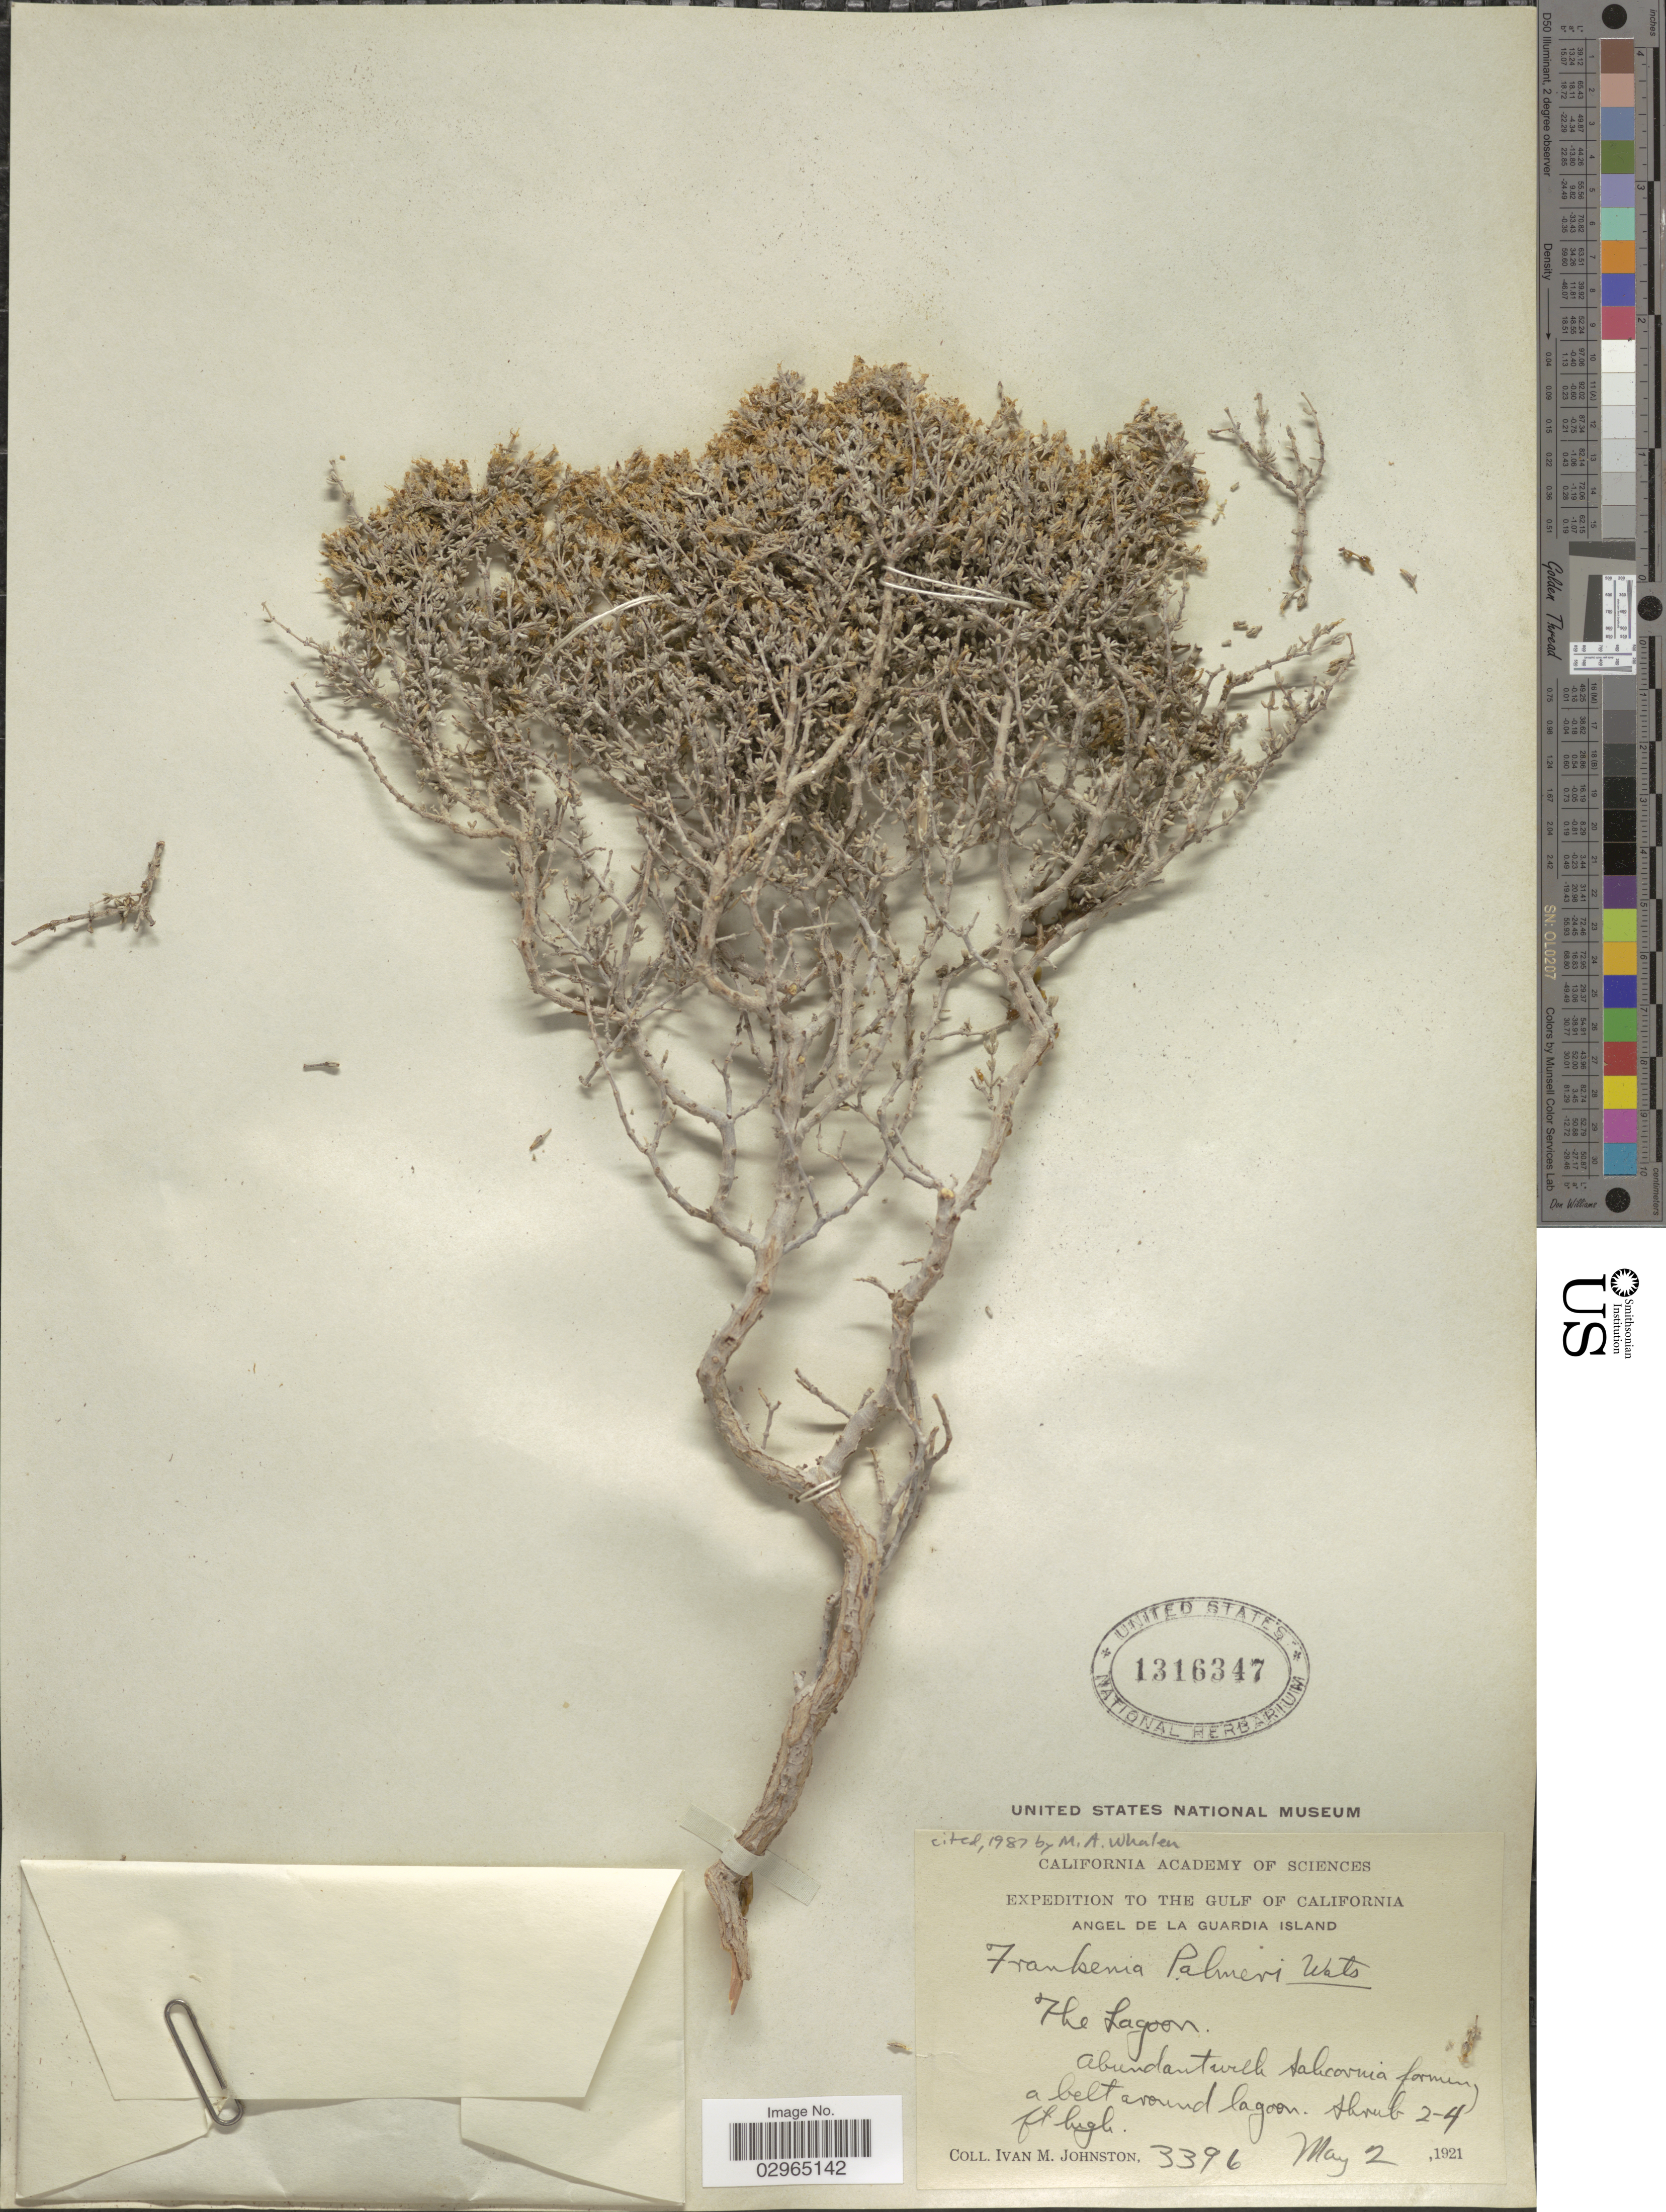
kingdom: Plantae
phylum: Tracheophyta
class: Magnoliopsida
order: Caryophyllales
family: Frankeniaceae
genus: Frankenia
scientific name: Frankenia palmeri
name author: S. Watson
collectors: I.M. Johnston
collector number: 3396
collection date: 1921-05-02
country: Mexico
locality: To the Gulf of California. Angel De La Guardia Island. The Lagoon.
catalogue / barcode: US 1316347